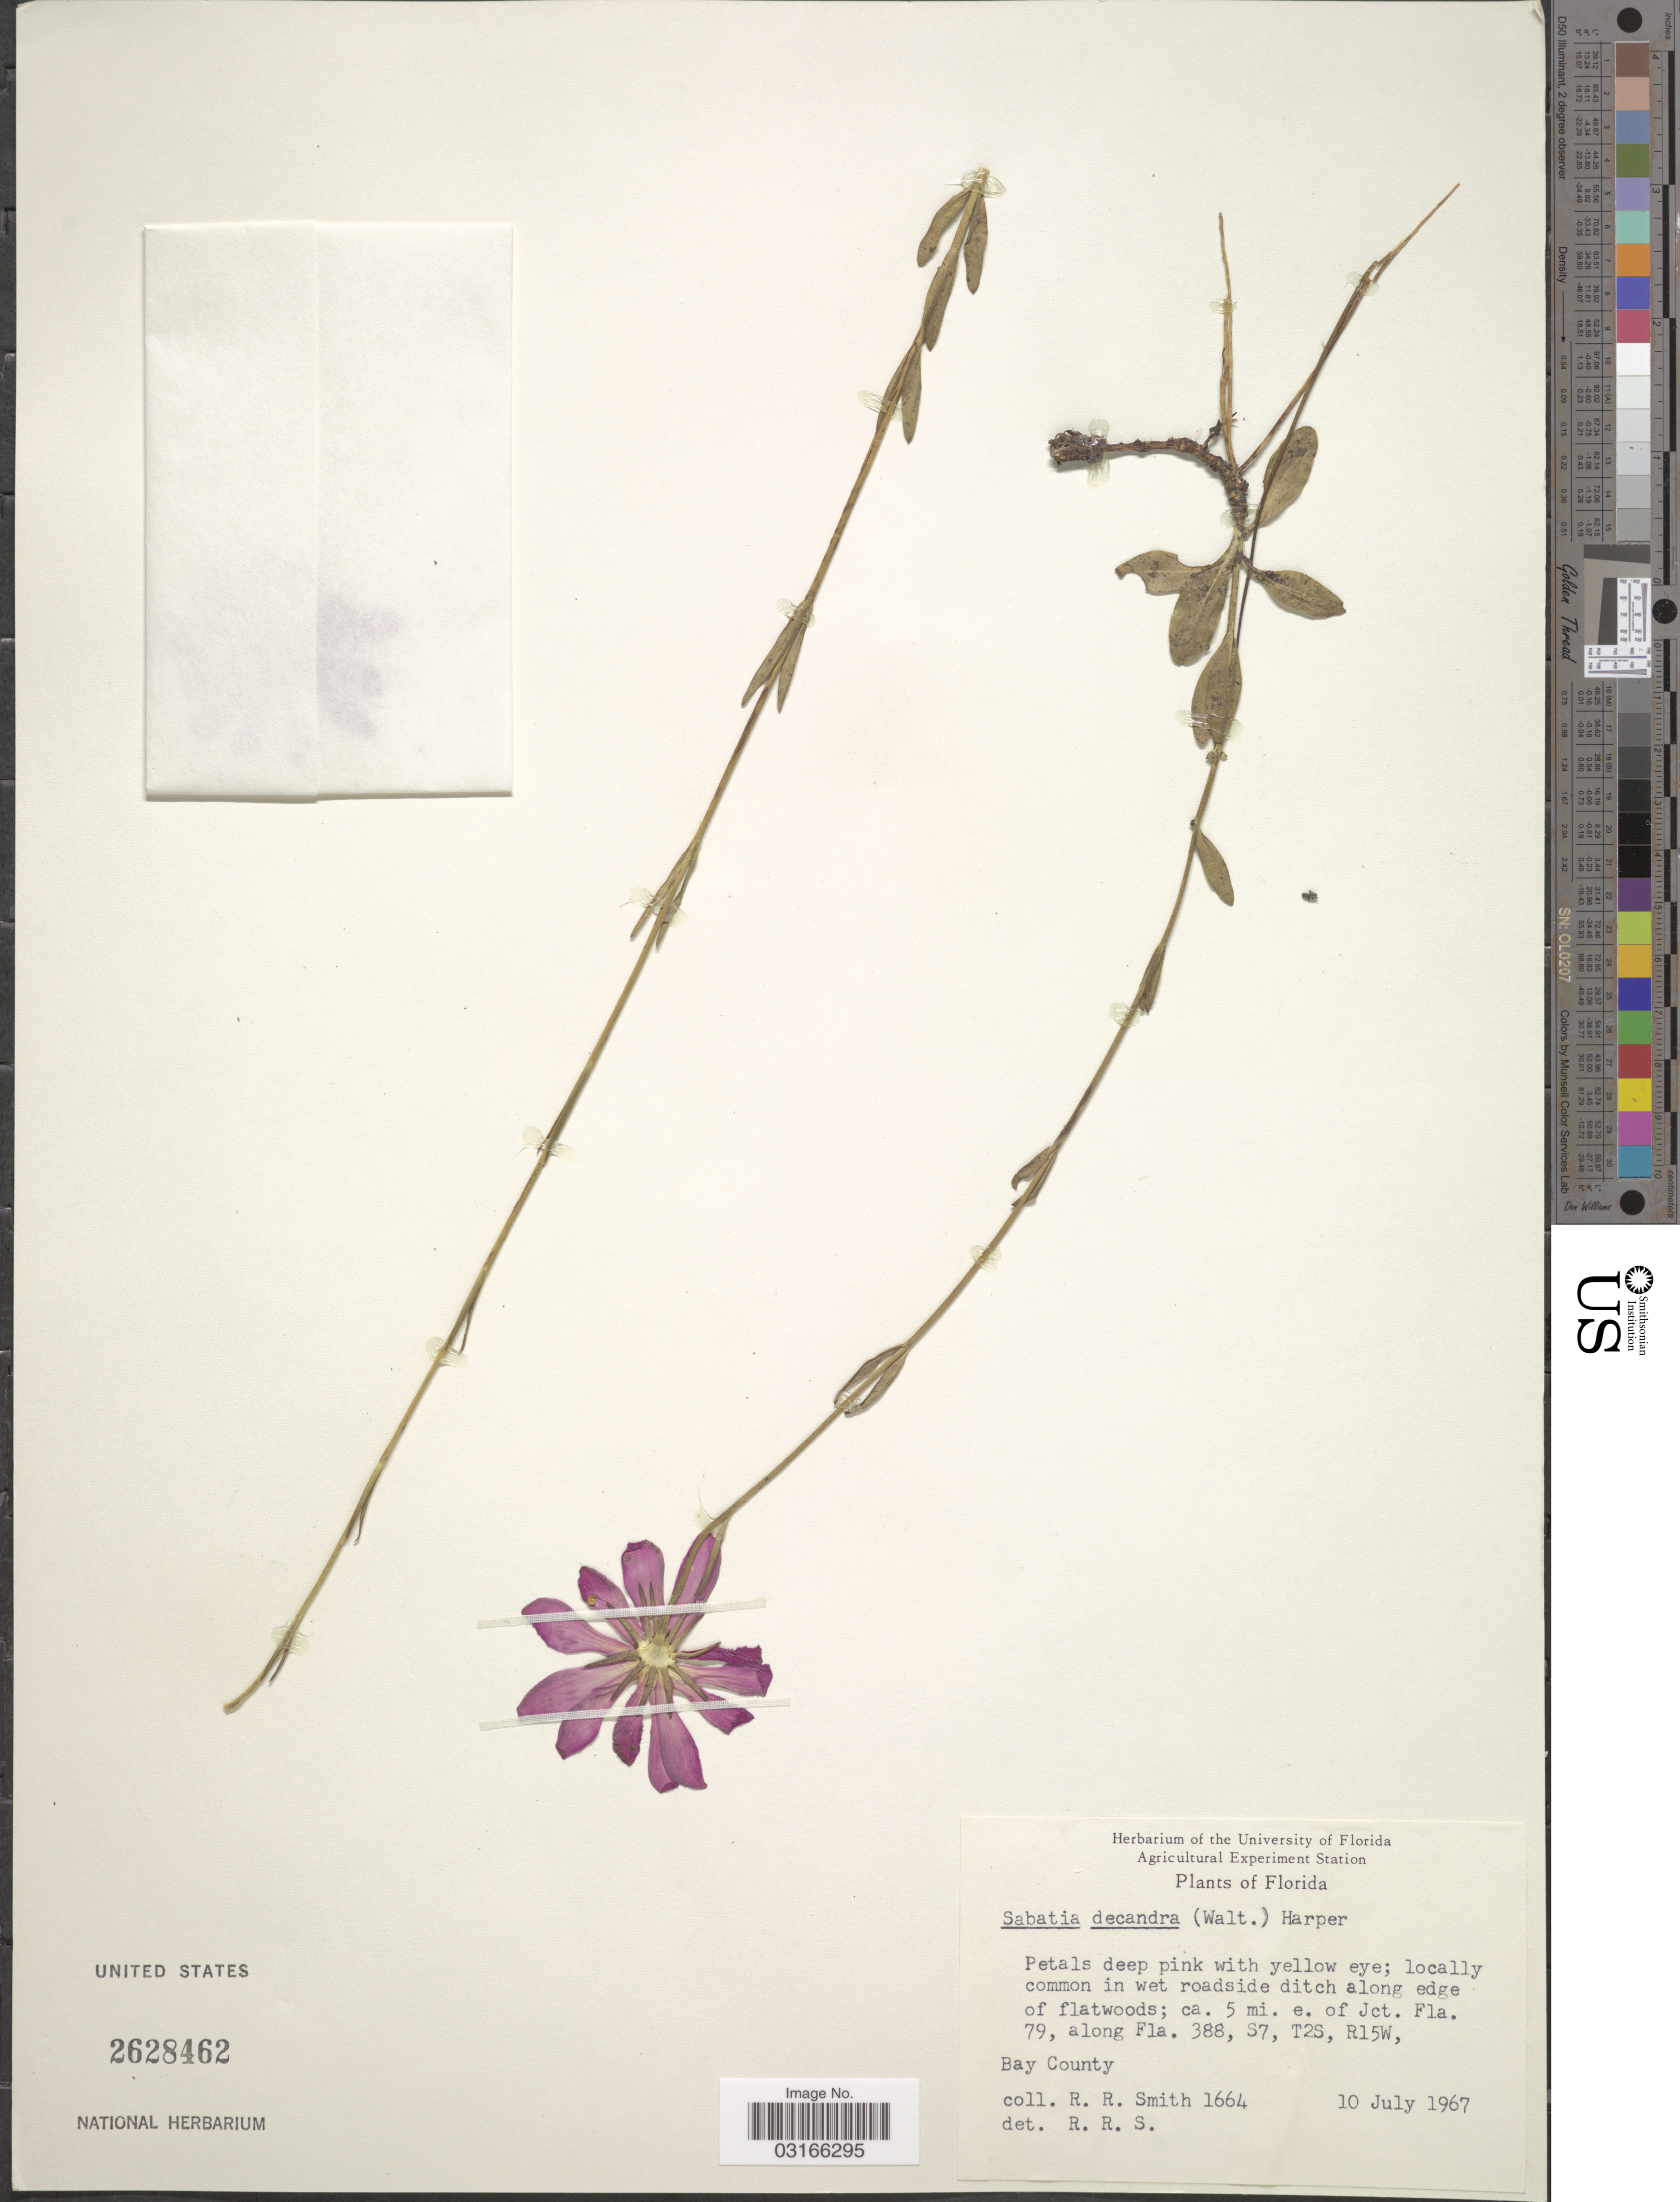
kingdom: Plantae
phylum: Tracheophyta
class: Magnoliopsida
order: Gentianales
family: Gentianaceae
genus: Sabatia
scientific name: Sabatia decandra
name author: (Walter)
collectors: R. Smith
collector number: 1664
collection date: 1967-07-10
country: United States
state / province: Florida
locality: In wet roadside ditch along edge of flatwoods; ca. 5 mi. e. of Jct. Fla. 79, along Fla. 388, S7, T2S, R15W, Bay County.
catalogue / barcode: US 2628462